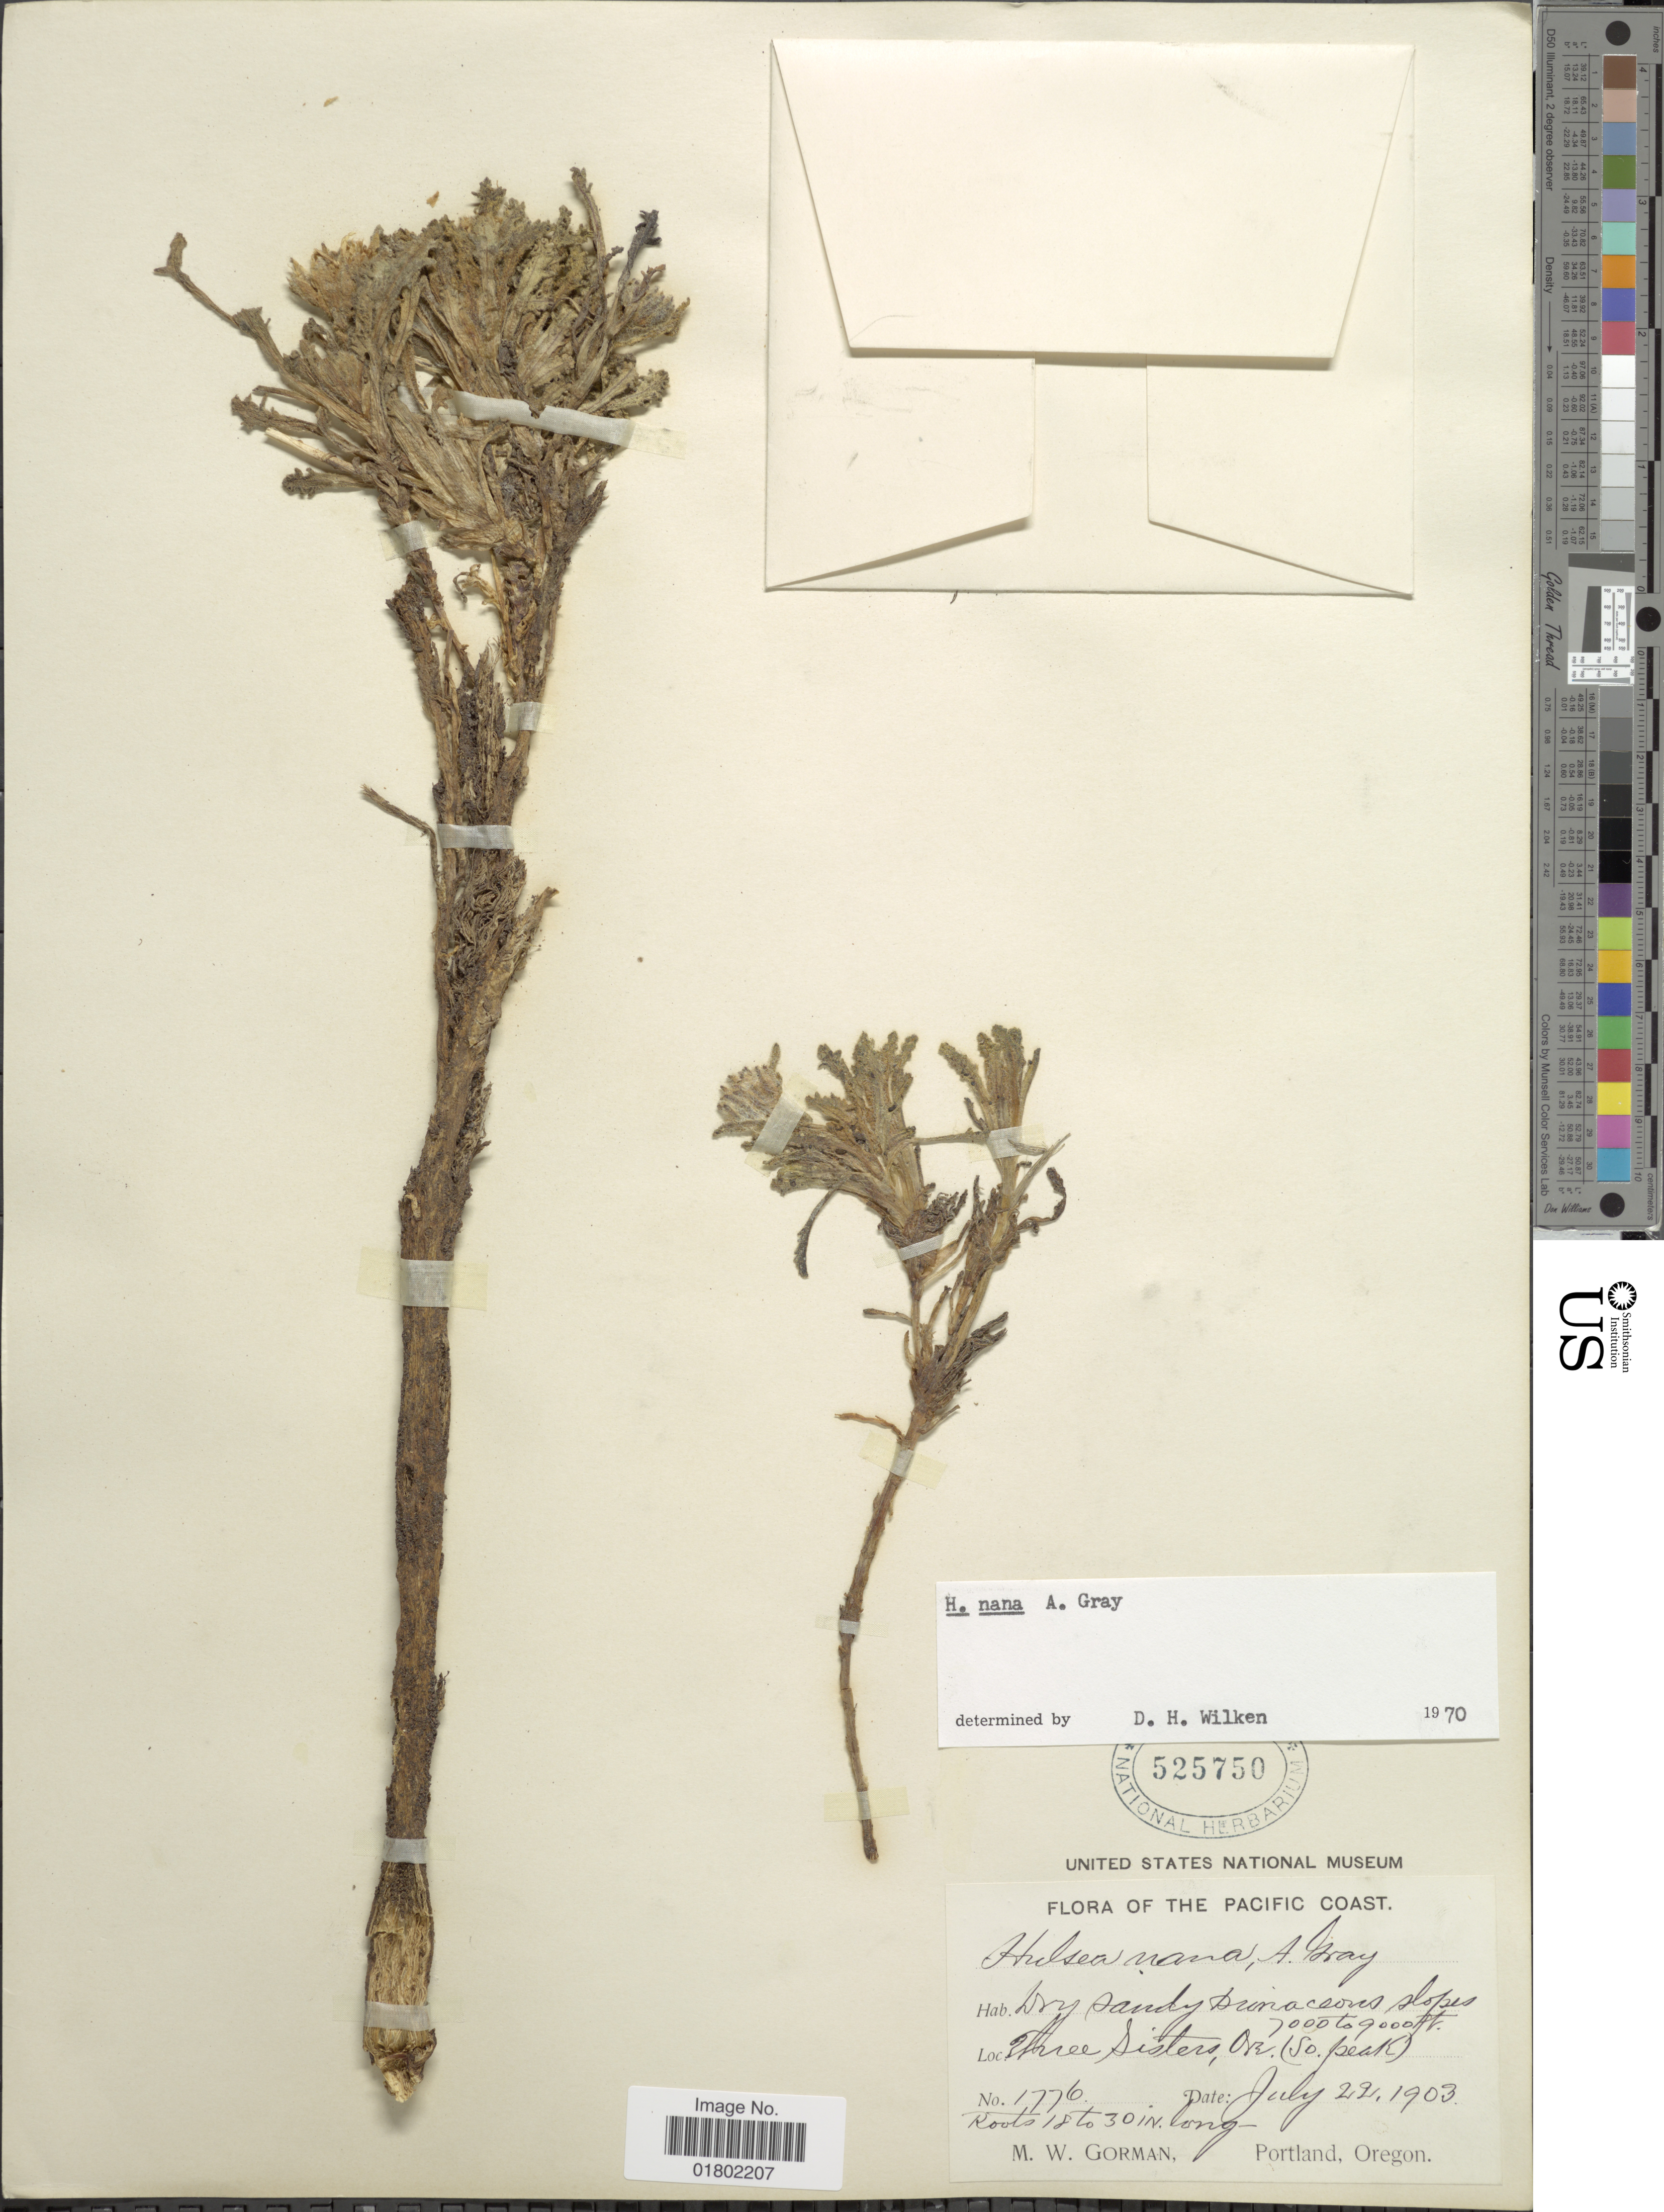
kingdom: Plantae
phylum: Tracheophyta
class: Magnoliopsida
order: Asterales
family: Asteraceae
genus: Hulsea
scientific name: Hulsea nana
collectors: M. W. Gorman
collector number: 1776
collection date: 1903-07-22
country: United States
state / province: Oregon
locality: The Pacific Coast, Three Sisters, Ore. (So. peak)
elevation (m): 2134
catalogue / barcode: US 525750